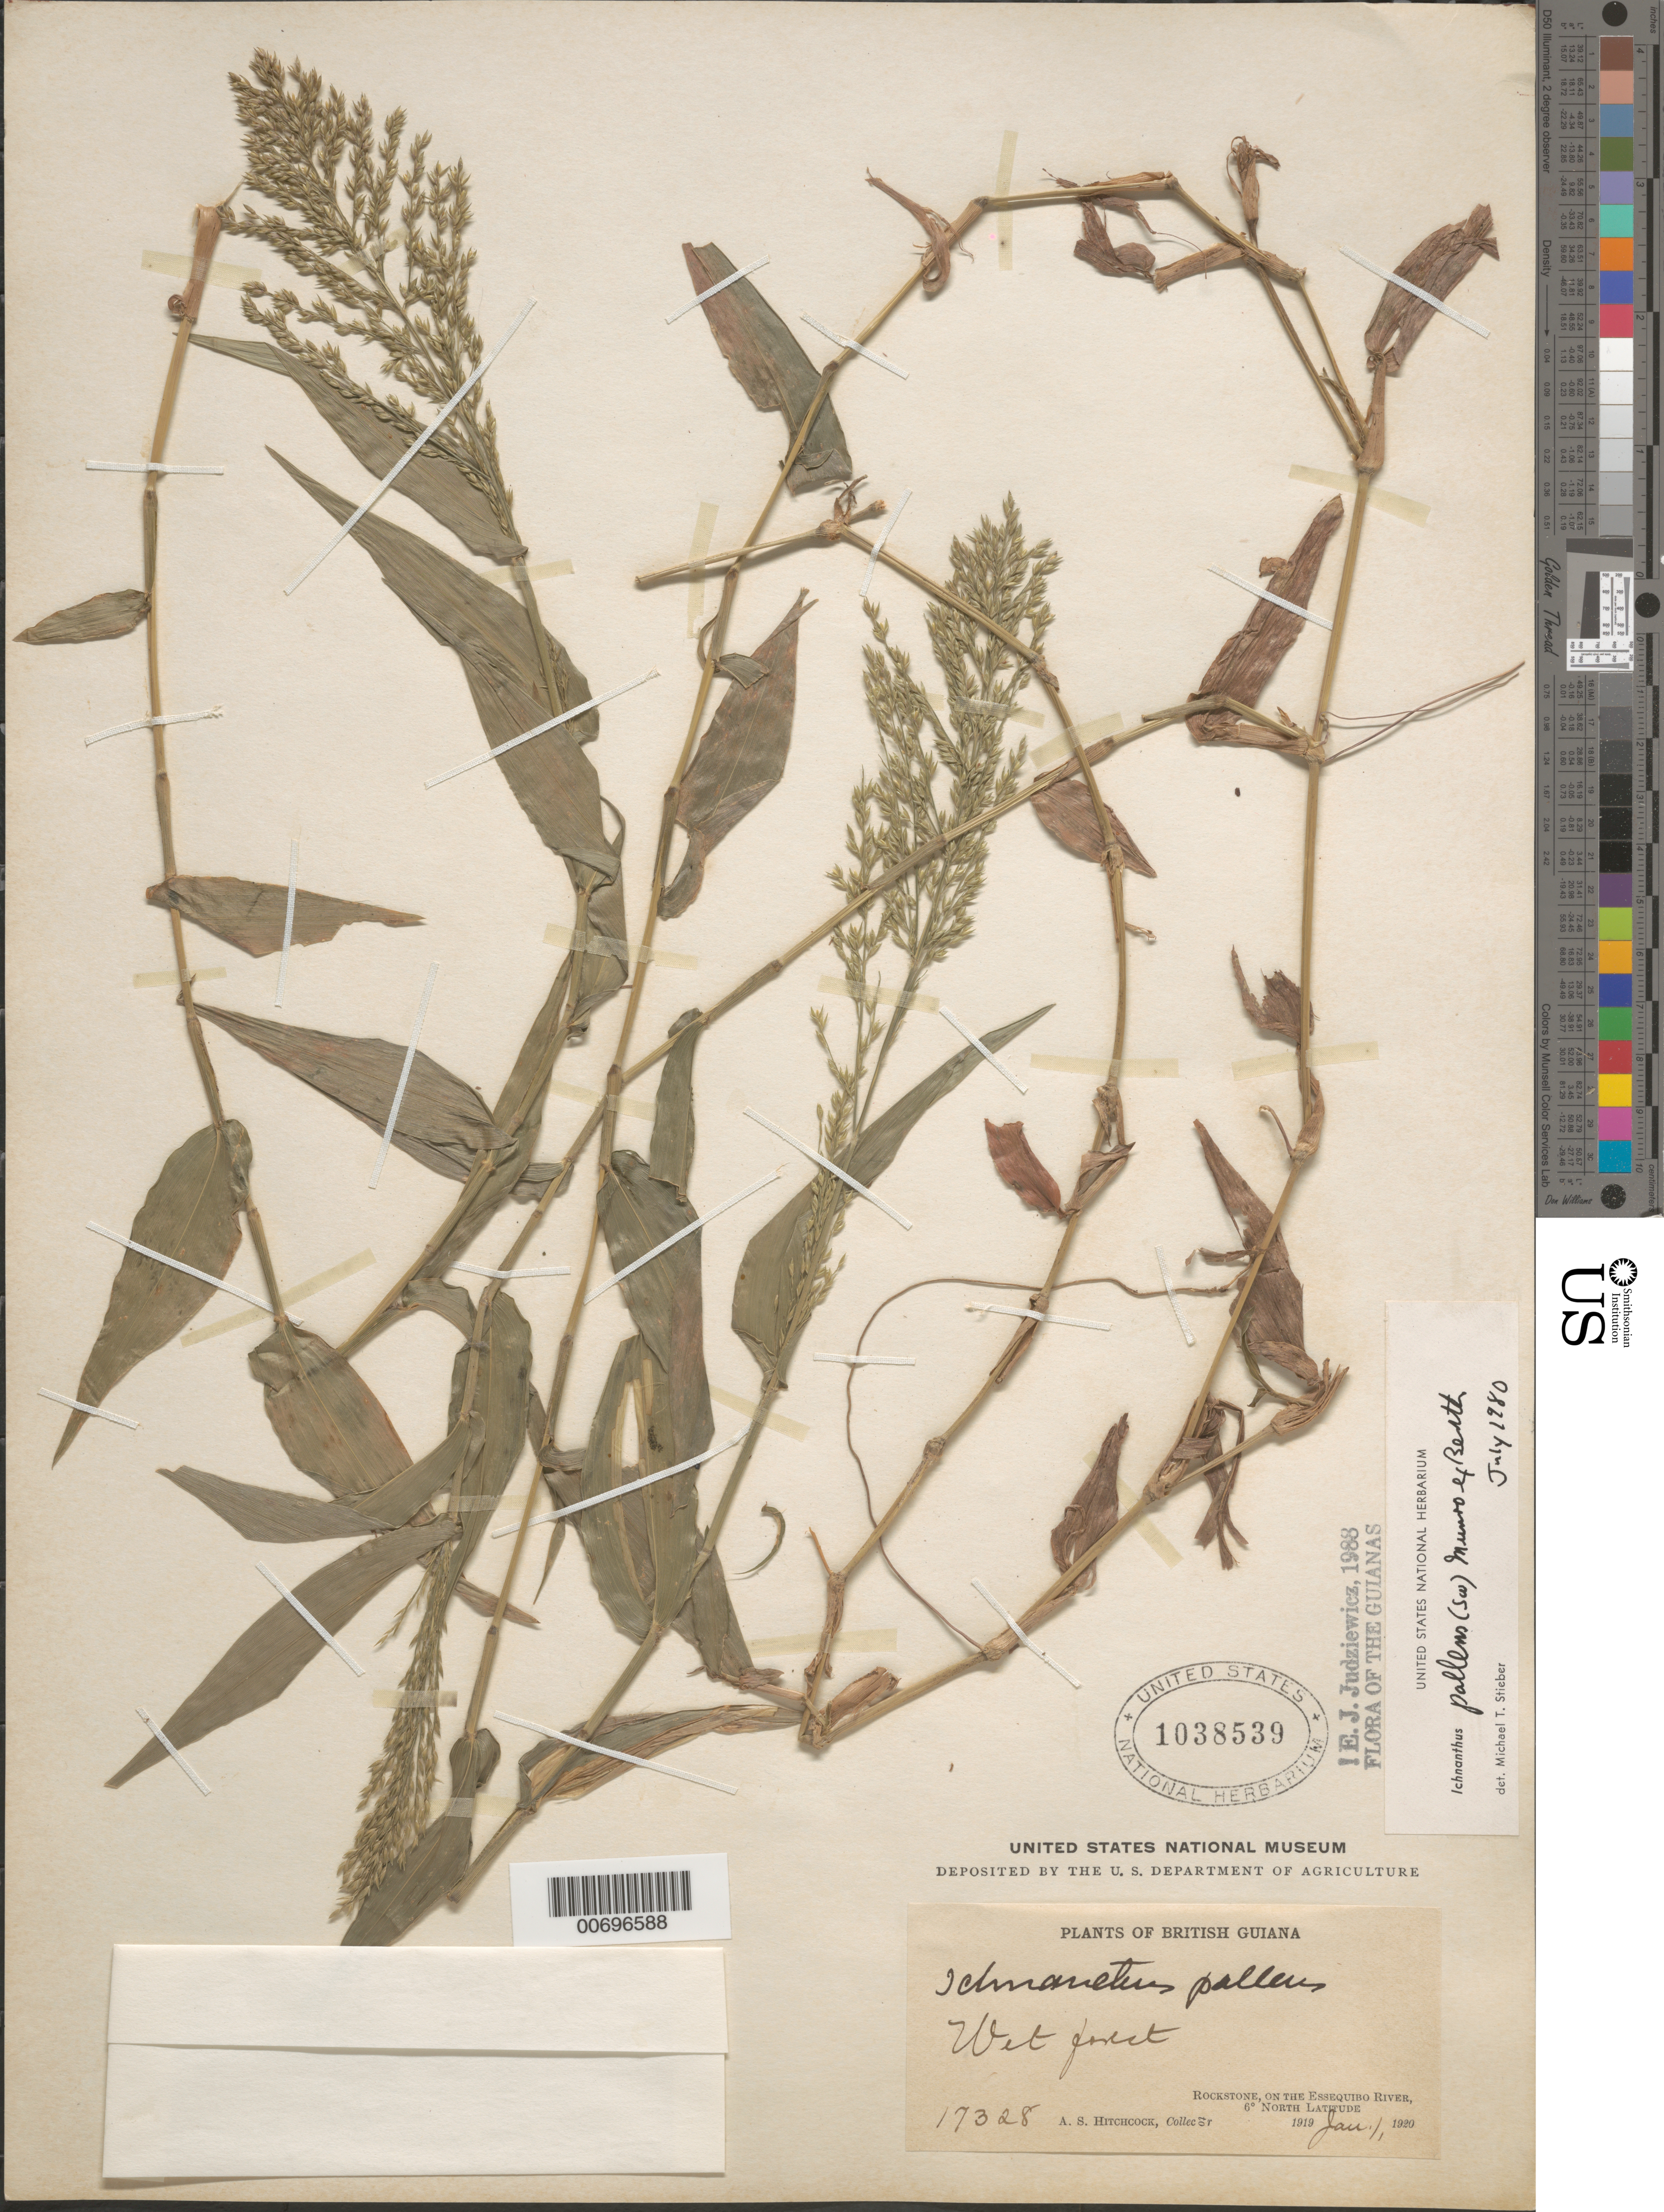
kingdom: Plantae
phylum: Tracheophyta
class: Liliopsida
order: Poales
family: Poaceae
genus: Ichnanthus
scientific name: Ichnanthus pallens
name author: (Sw.) Munro ex Benth.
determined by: Stieber, M. T.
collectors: A. S. Hitchcock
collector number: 17328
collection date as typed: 31-Dec-19 to 1-Jan-20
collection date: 1919-12-31/1920-01-01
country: Guyana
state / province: U. Demerara-Berbice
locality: Rockstone, on the Essequibo River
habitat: Wet forest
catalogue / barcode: US 1038539